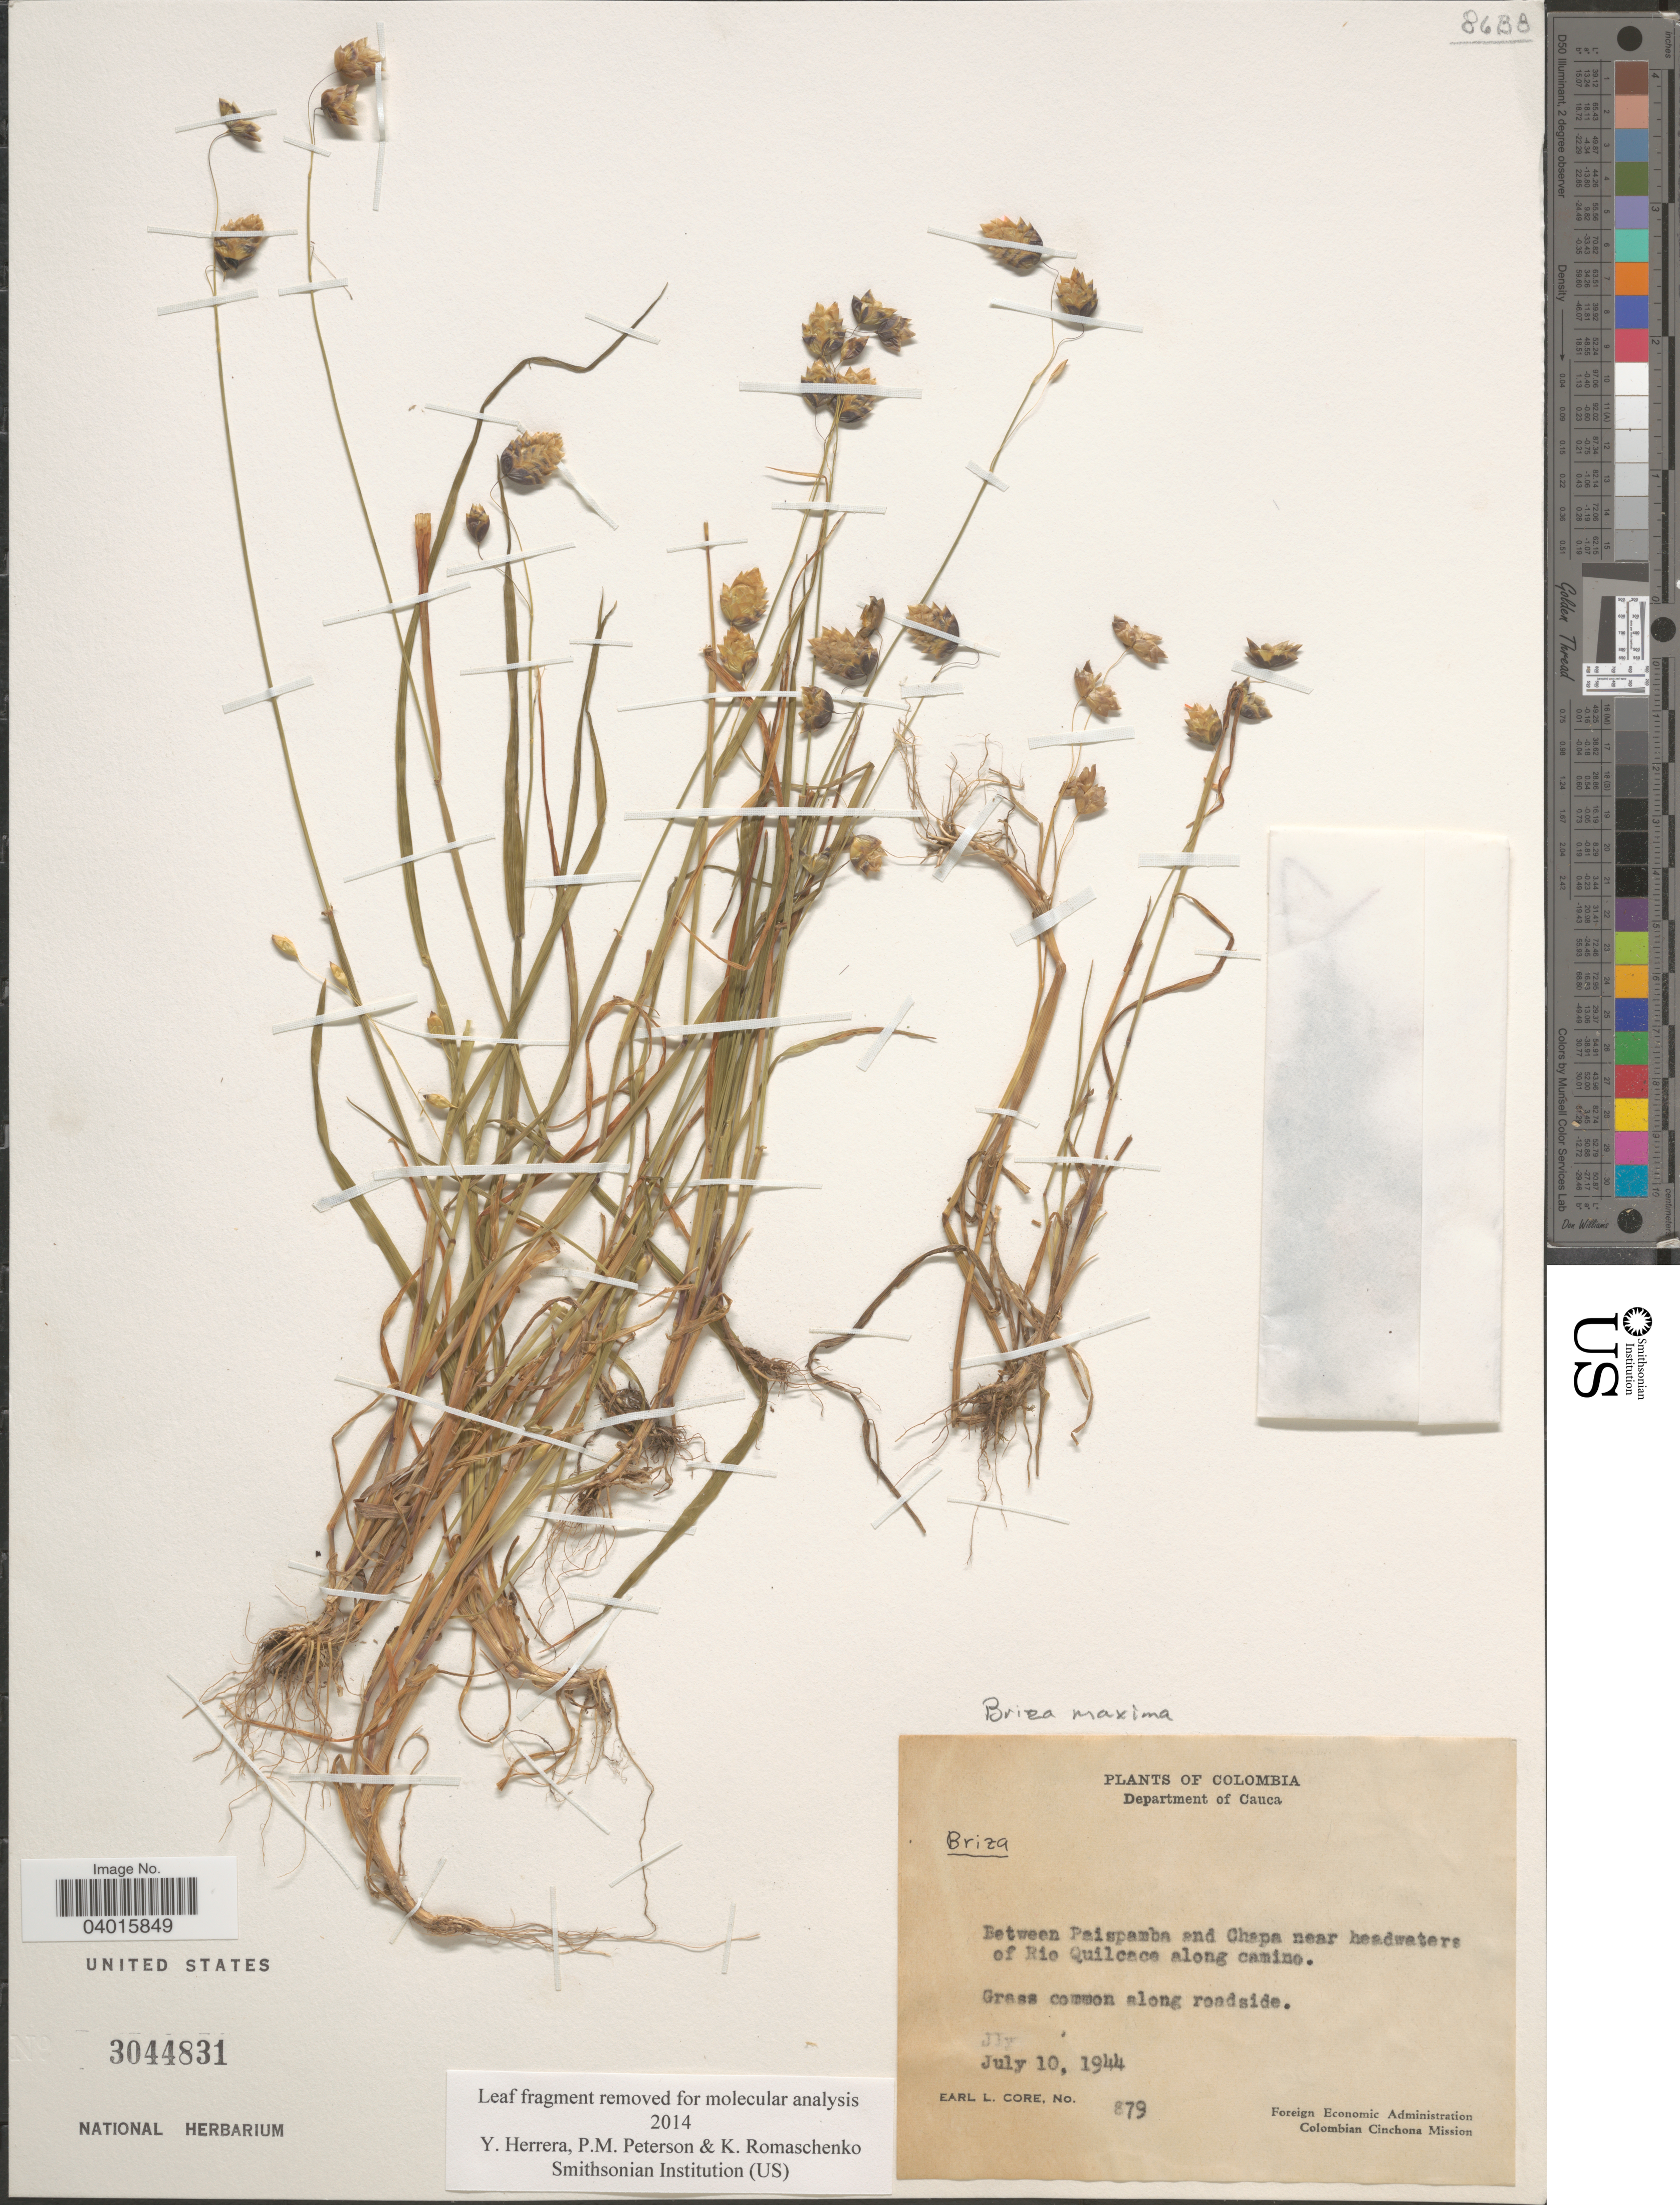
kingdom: Plantae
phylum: Tracheophyta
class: Liliopsida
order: Poales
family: Poaceae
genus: Briza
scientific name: Briza maxima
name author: L.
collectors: E. L. Core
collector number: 879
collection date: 1944-07-10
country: Colombia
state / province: Cauca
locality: Department of Cauca. Between Paispamba and Chapa near headwaters of Rio Quilcaca along camino.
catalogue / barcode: US 3044831